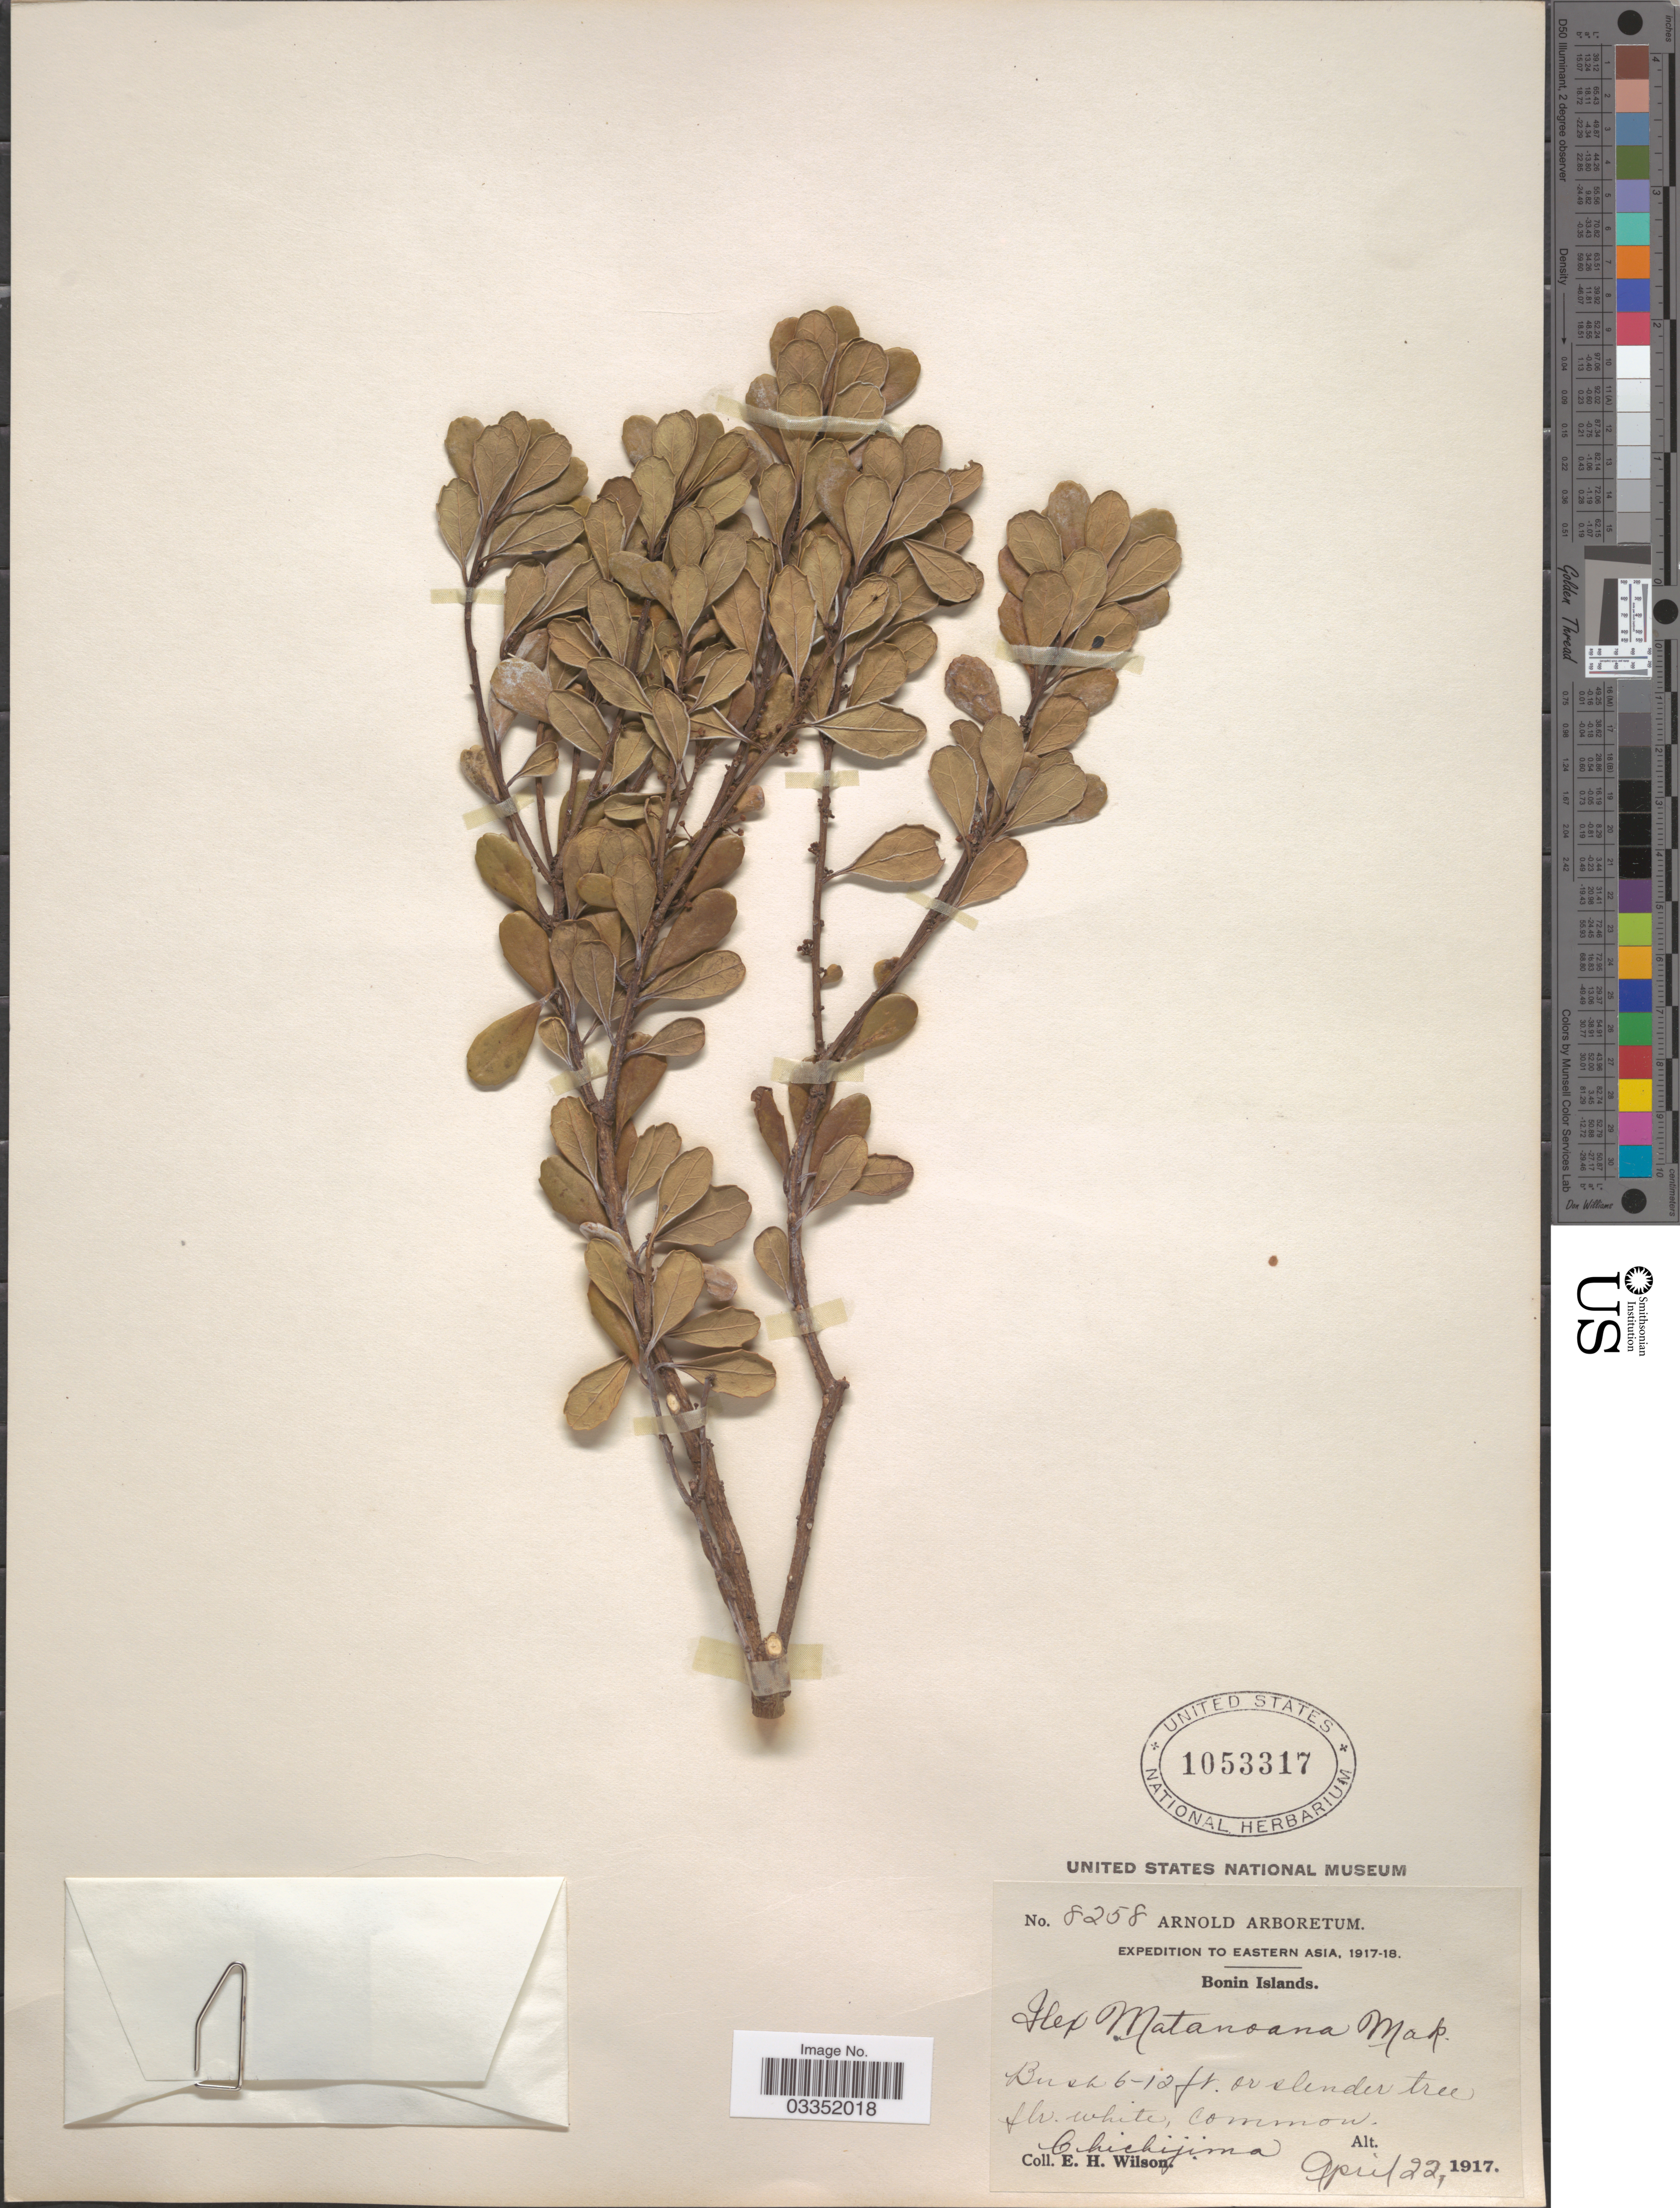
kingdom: Plantae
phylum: Tracheophyta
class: Magnoliopsida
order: Aquifoliales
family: Aquifoliaceae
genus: Ilex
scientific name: Ilex matanoana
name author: Makino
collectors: E. Wilson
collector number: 8258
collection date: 1917-04-22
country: Japan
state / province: Tokyo, Federal City of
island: Bonin Islands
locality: Eastern Asia. Bonin Islands.Chickijima.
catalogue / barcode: US 1053317